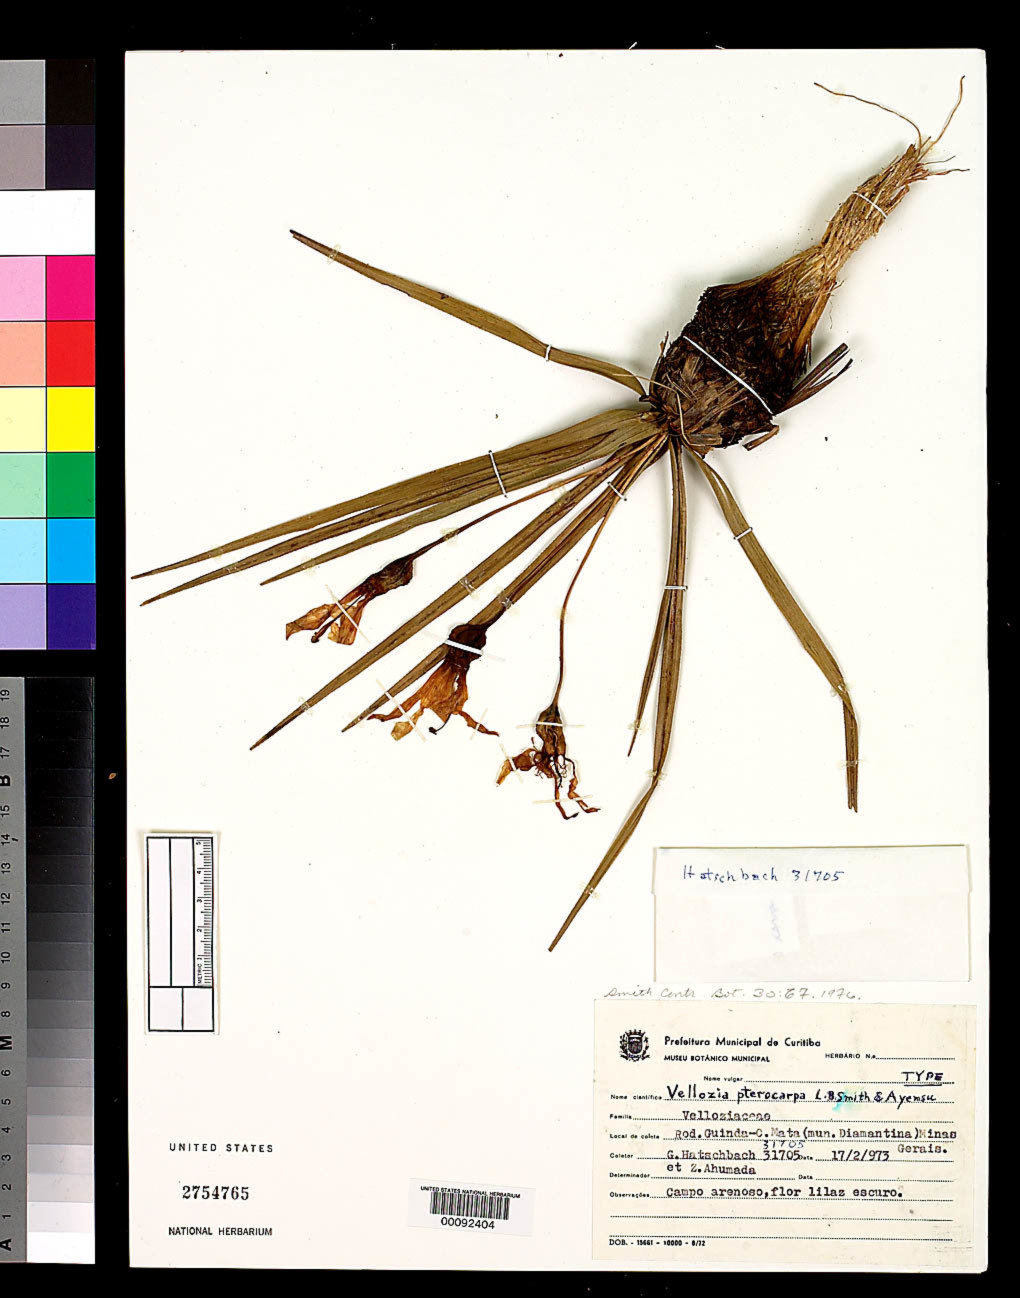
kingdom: Plantae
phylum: Tracheophyta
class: Liliopsida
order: Pandanales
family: Velloziaceae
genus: Vellozia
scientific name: Vellozia pterocarpa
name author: L.B. Sm. & Ayensu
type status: Holotype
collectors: G. Hatschbach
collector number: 31705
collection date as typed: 17 Feb 1973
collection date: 1973-02-17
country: Brazil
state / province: Minas Gerais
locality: Diamantina, Rod. Guinda to Conceicao da mata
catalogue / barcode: US 2754765